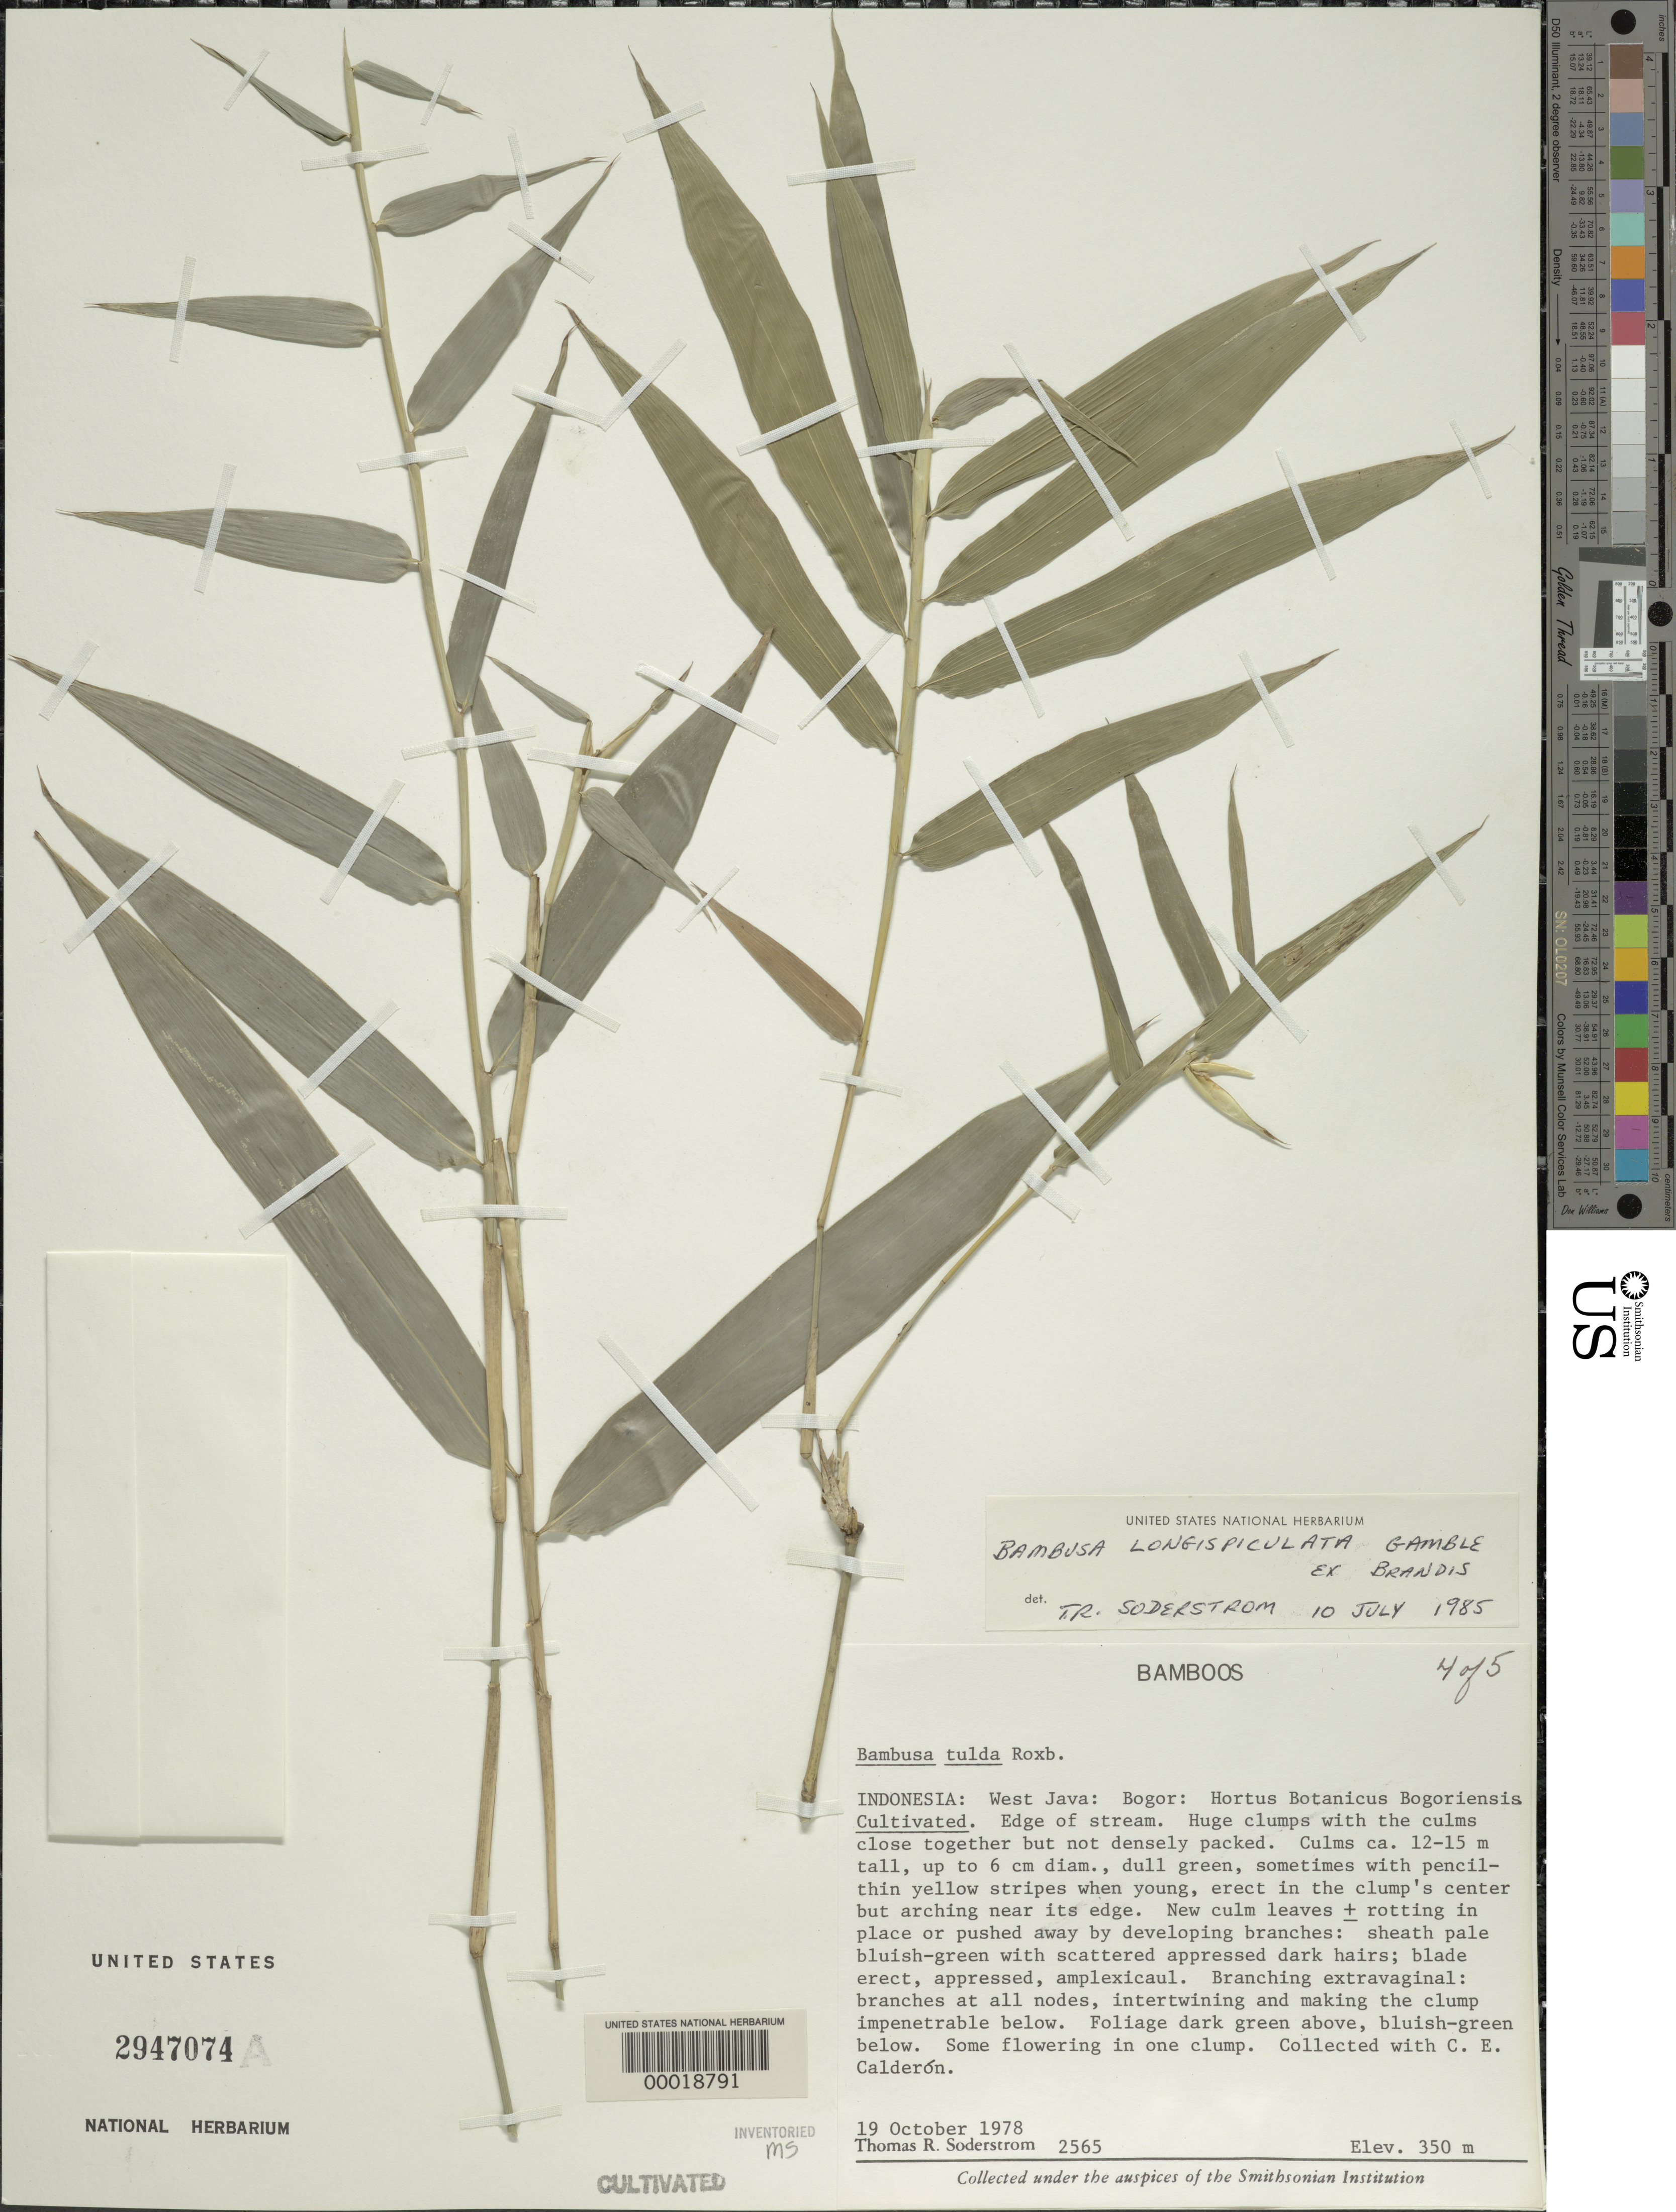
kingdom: Plantae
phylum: Tracheophyta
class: Liliopsida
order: Poales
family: Poaceae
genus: Bambusa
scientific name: Bambusa tulda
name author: Roxb.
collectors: T. R. Soderstrom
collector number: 2565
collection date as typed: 19 Oct 1978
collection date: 1978-10-19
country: Indonesia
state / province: Java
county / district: Jawa Barat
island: Java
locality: Hortus botanicus borgoriensis-bogor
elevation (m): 350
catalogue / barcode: US 2947074A